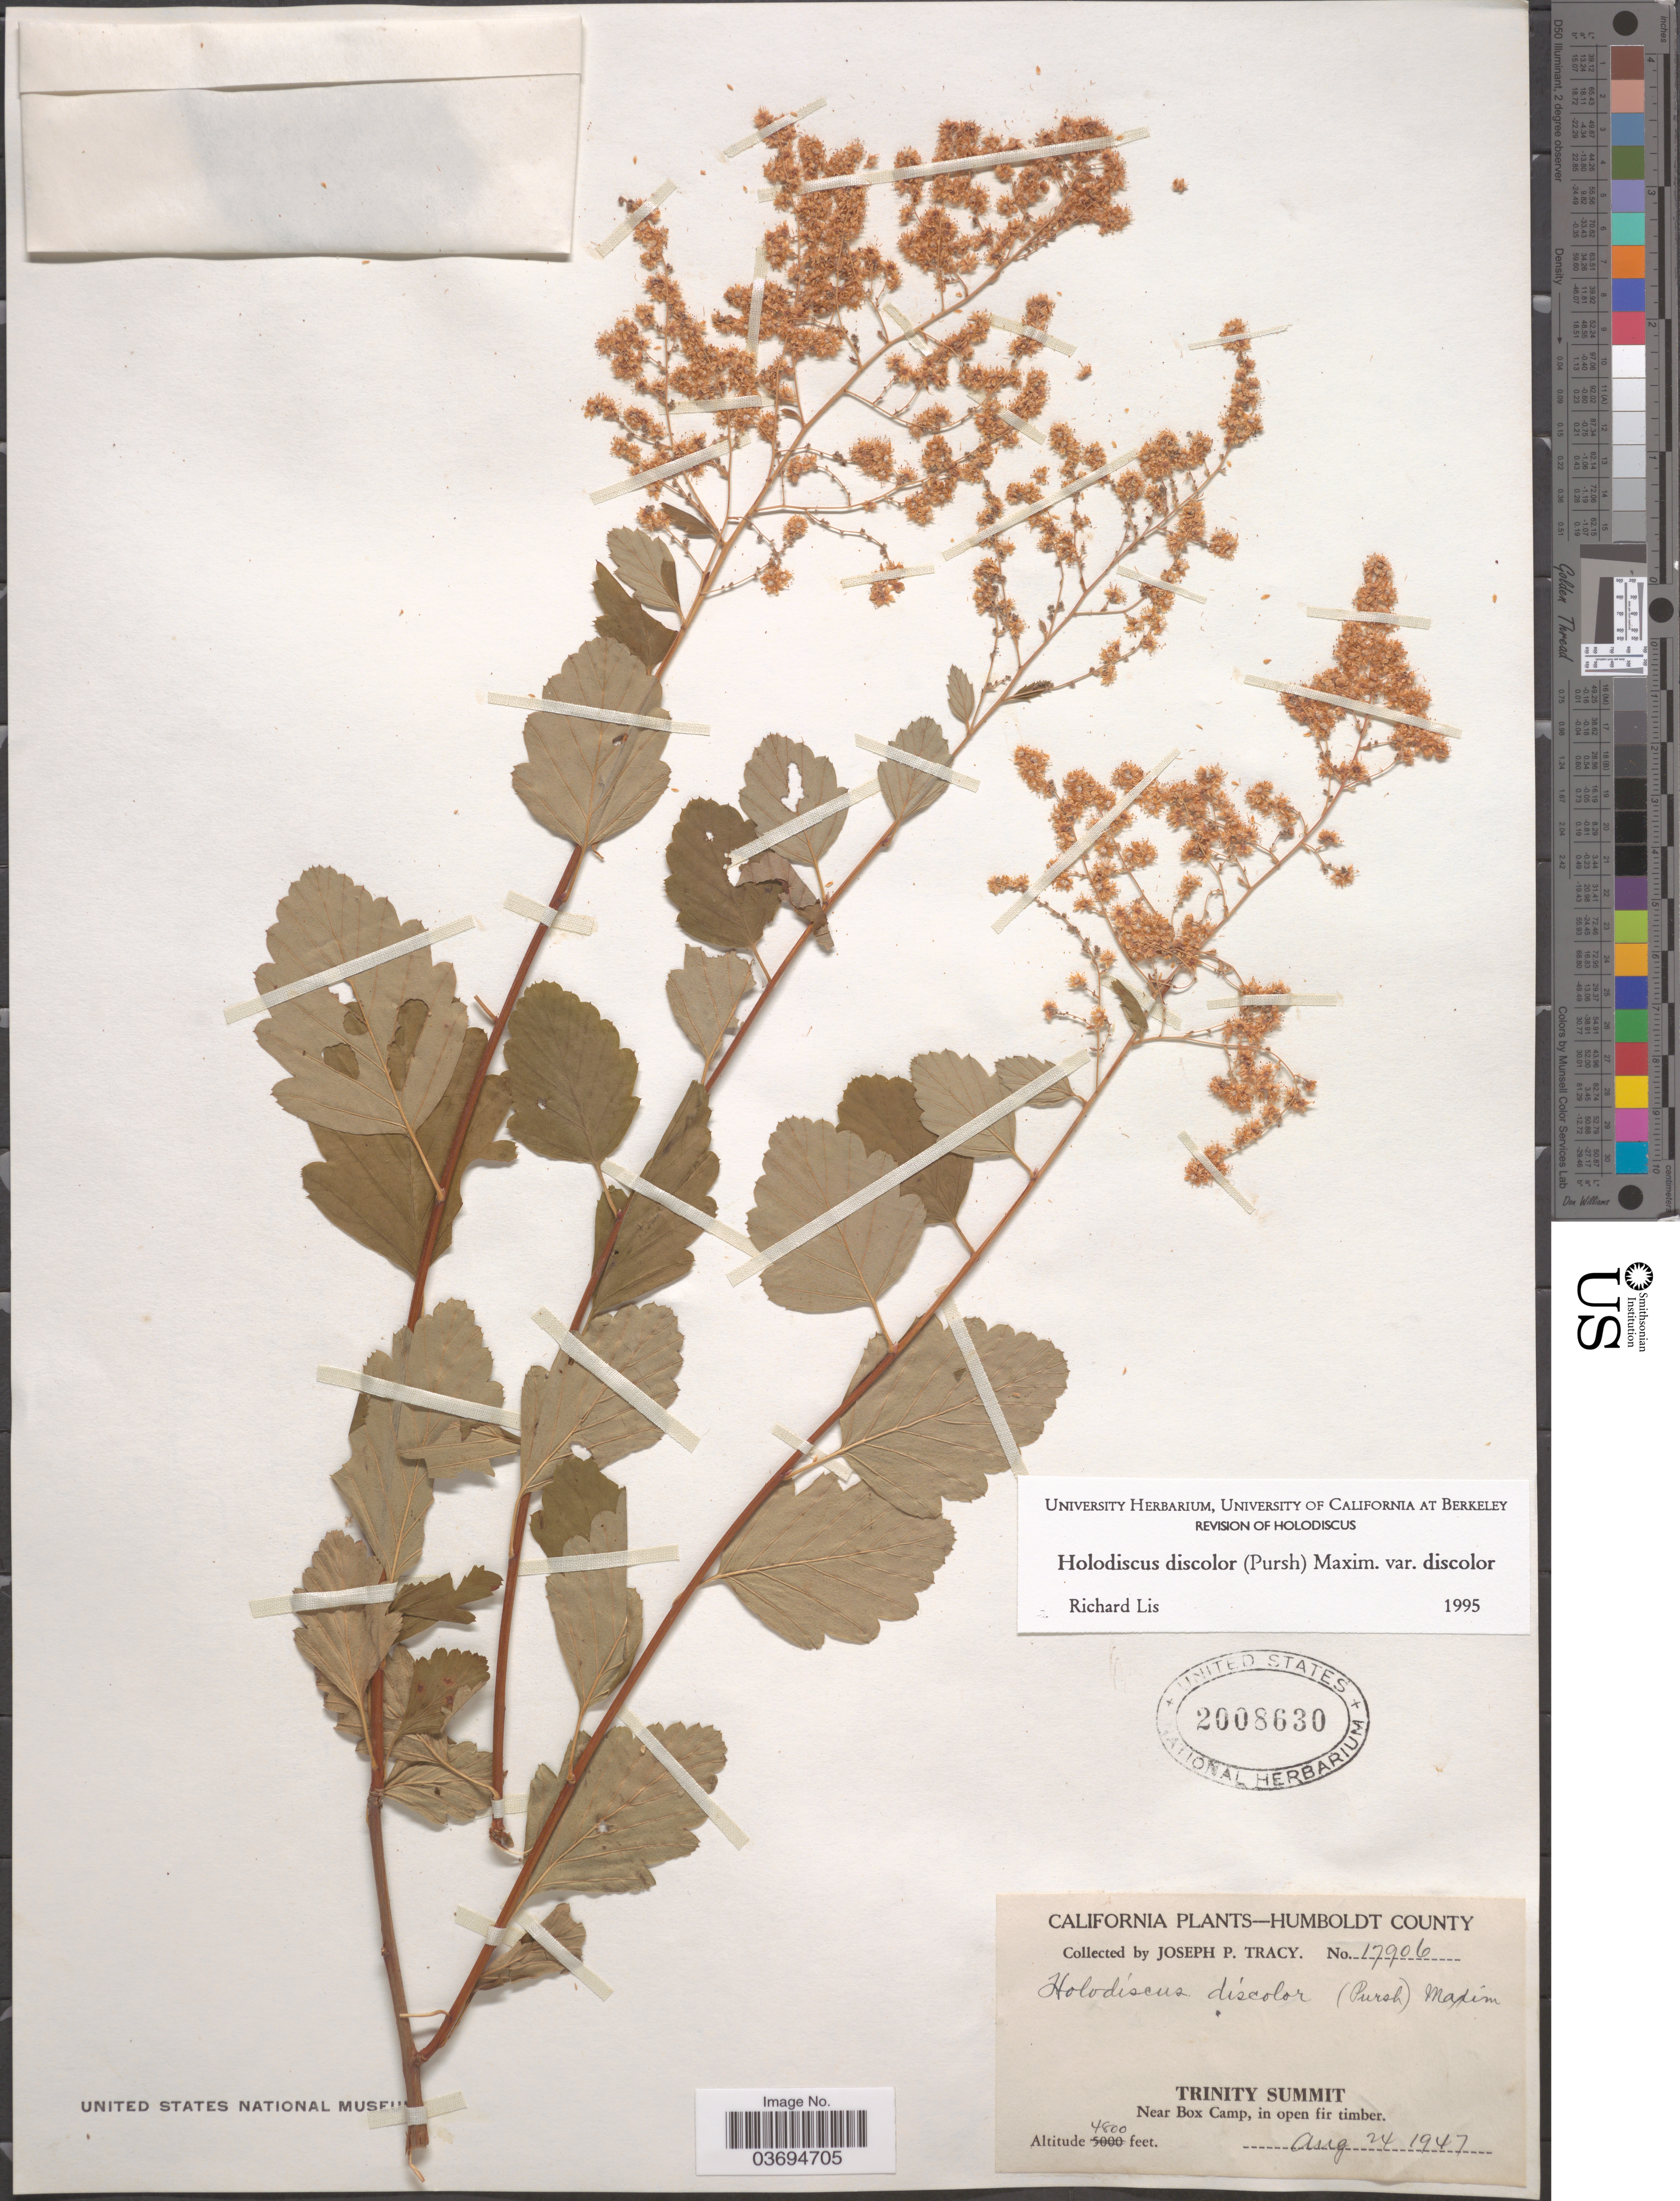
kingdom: Plantae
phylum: Tracheophyta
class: Magnoliopsida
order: Rosales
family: Rosaceae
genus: Holodiscus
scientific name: Holodiscus discolor var. discolor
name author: (Pursh) Maxim.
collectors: J. Tracy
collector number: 17906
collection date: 1947-08-24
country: United States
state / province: California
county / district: Humboldt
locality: Humboldt County. Trinity Summit. Near Box Camp, in open fir timber.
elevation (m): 1463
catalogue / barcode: US 2008630